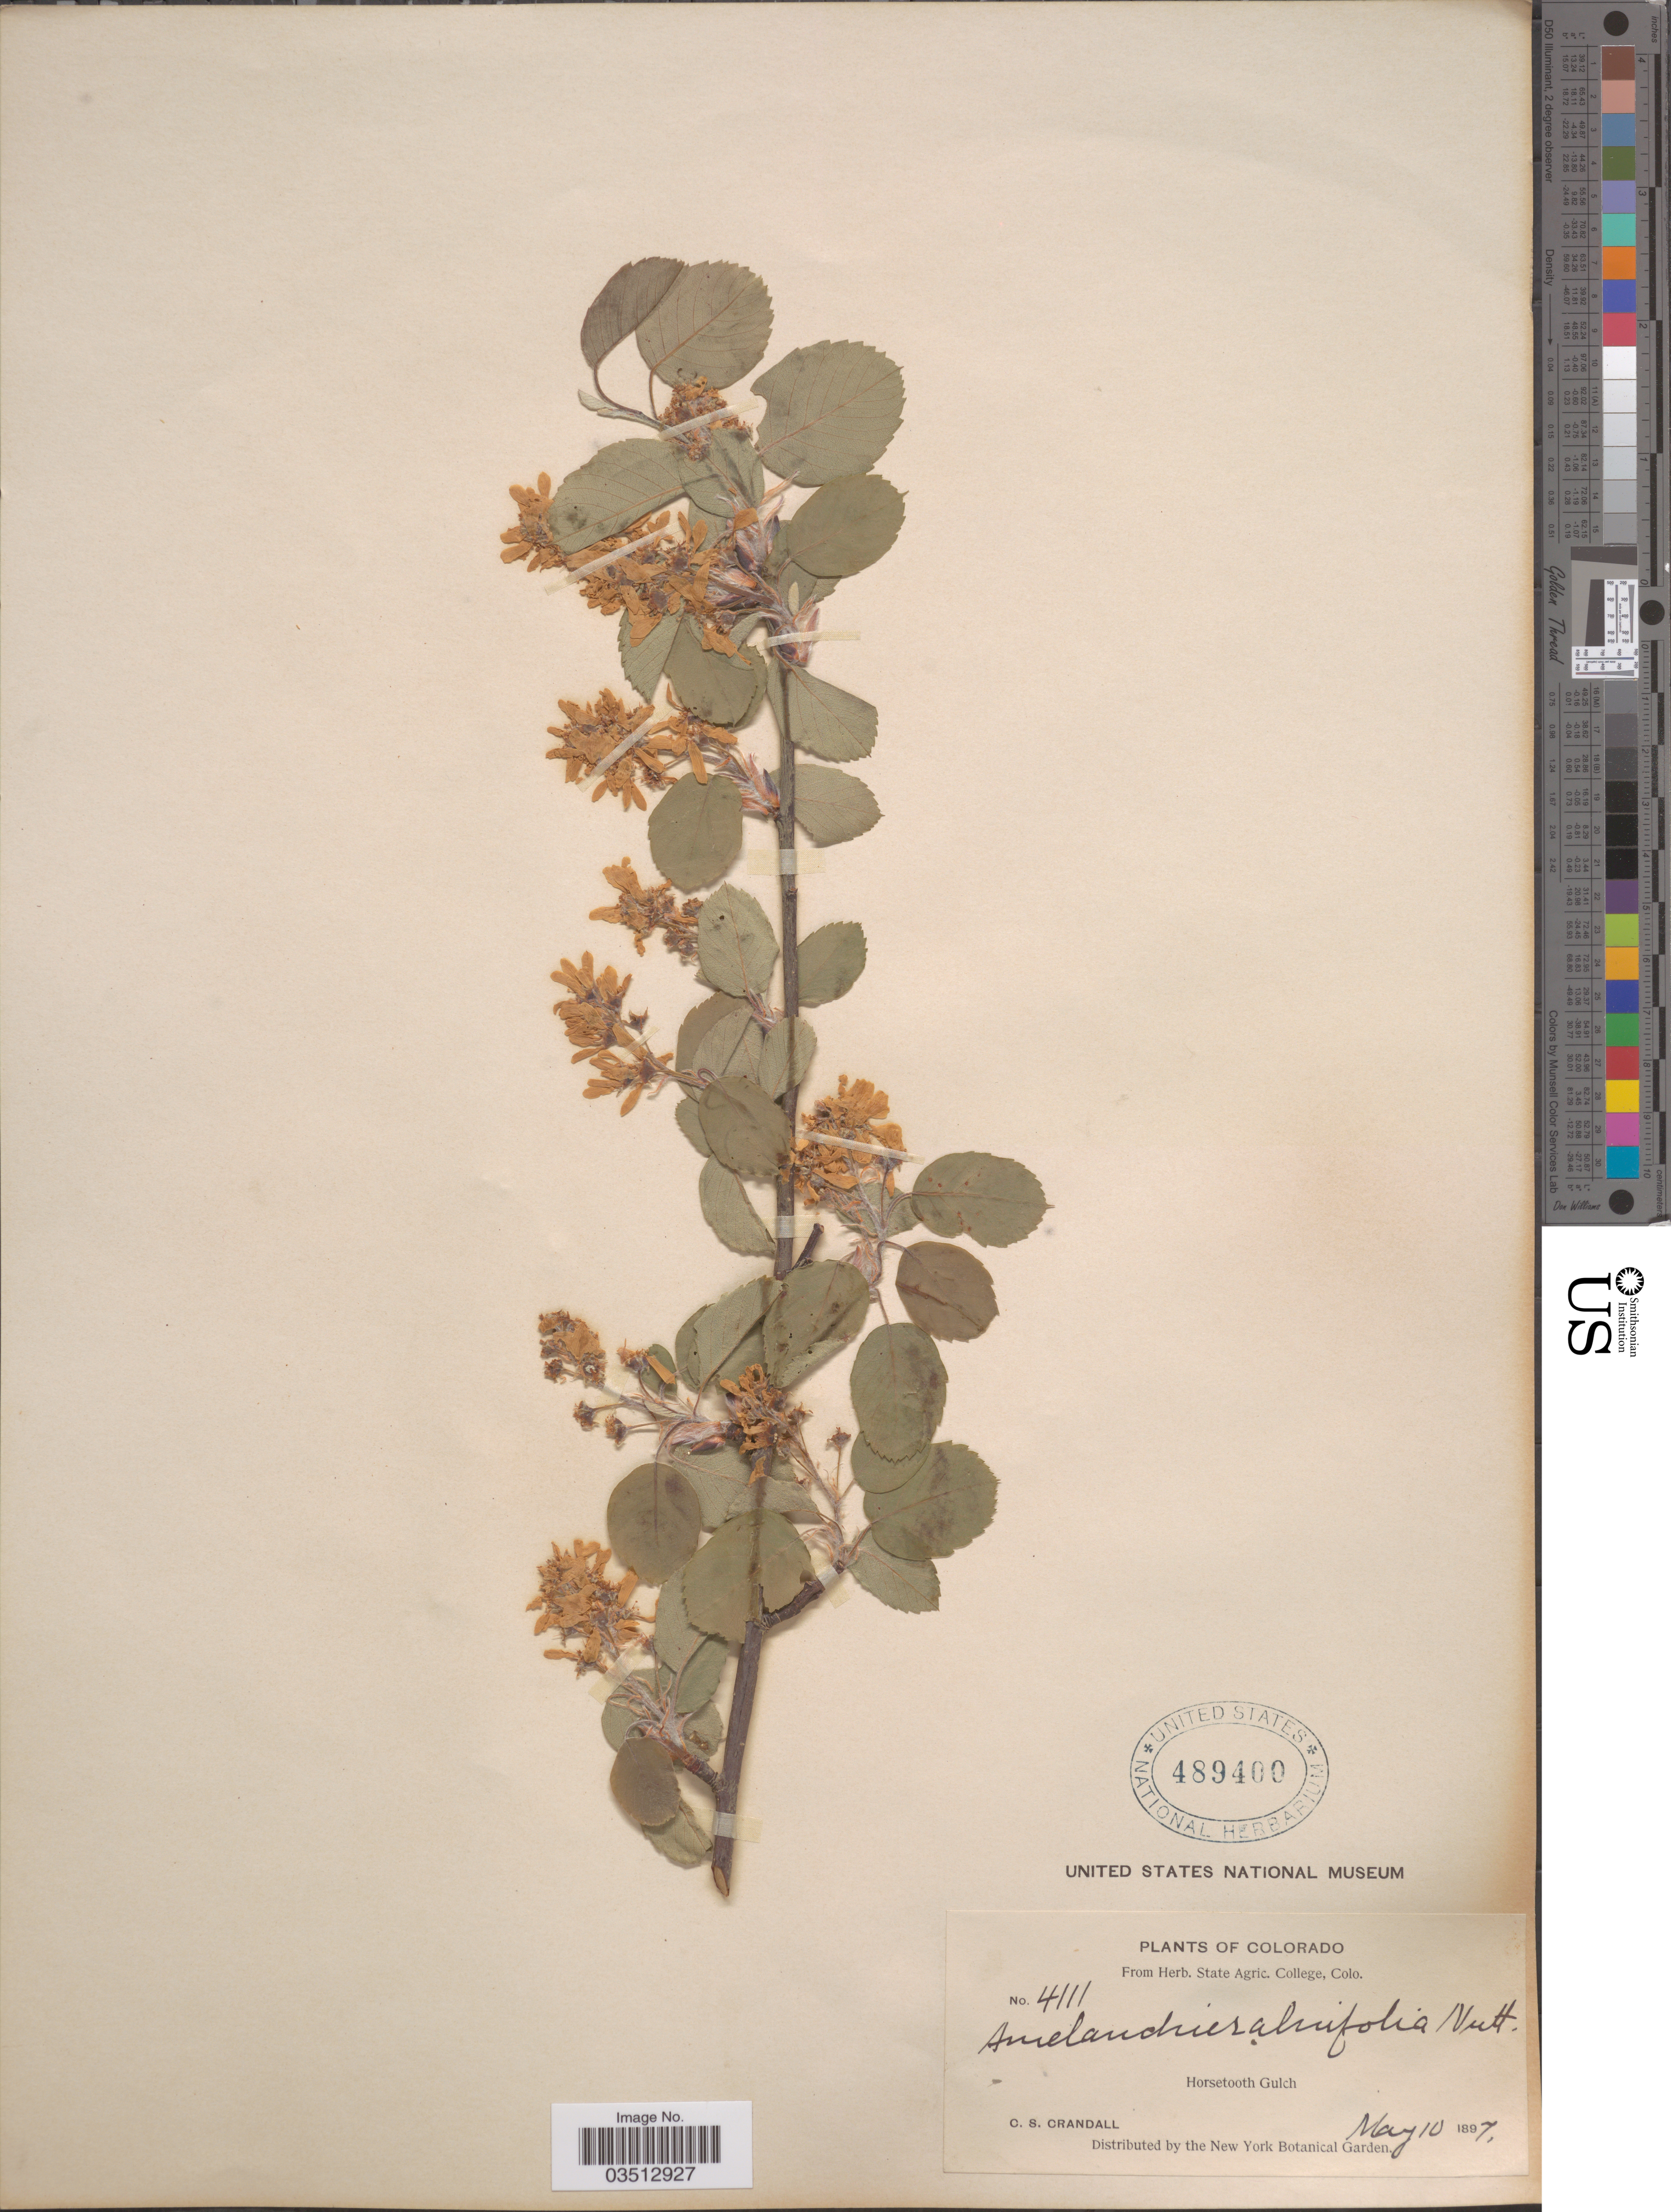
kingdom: Plantae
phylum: Tracheophyta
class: Magnoliopsida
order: Rosales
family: Rosaceae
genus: Amelanchier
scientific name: Amelanchier sp.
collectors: C. Crandall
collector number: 4111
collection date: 1897-05-10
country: United States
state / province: Colorado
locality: Horsetooth Gulch.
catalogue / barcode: US 489400